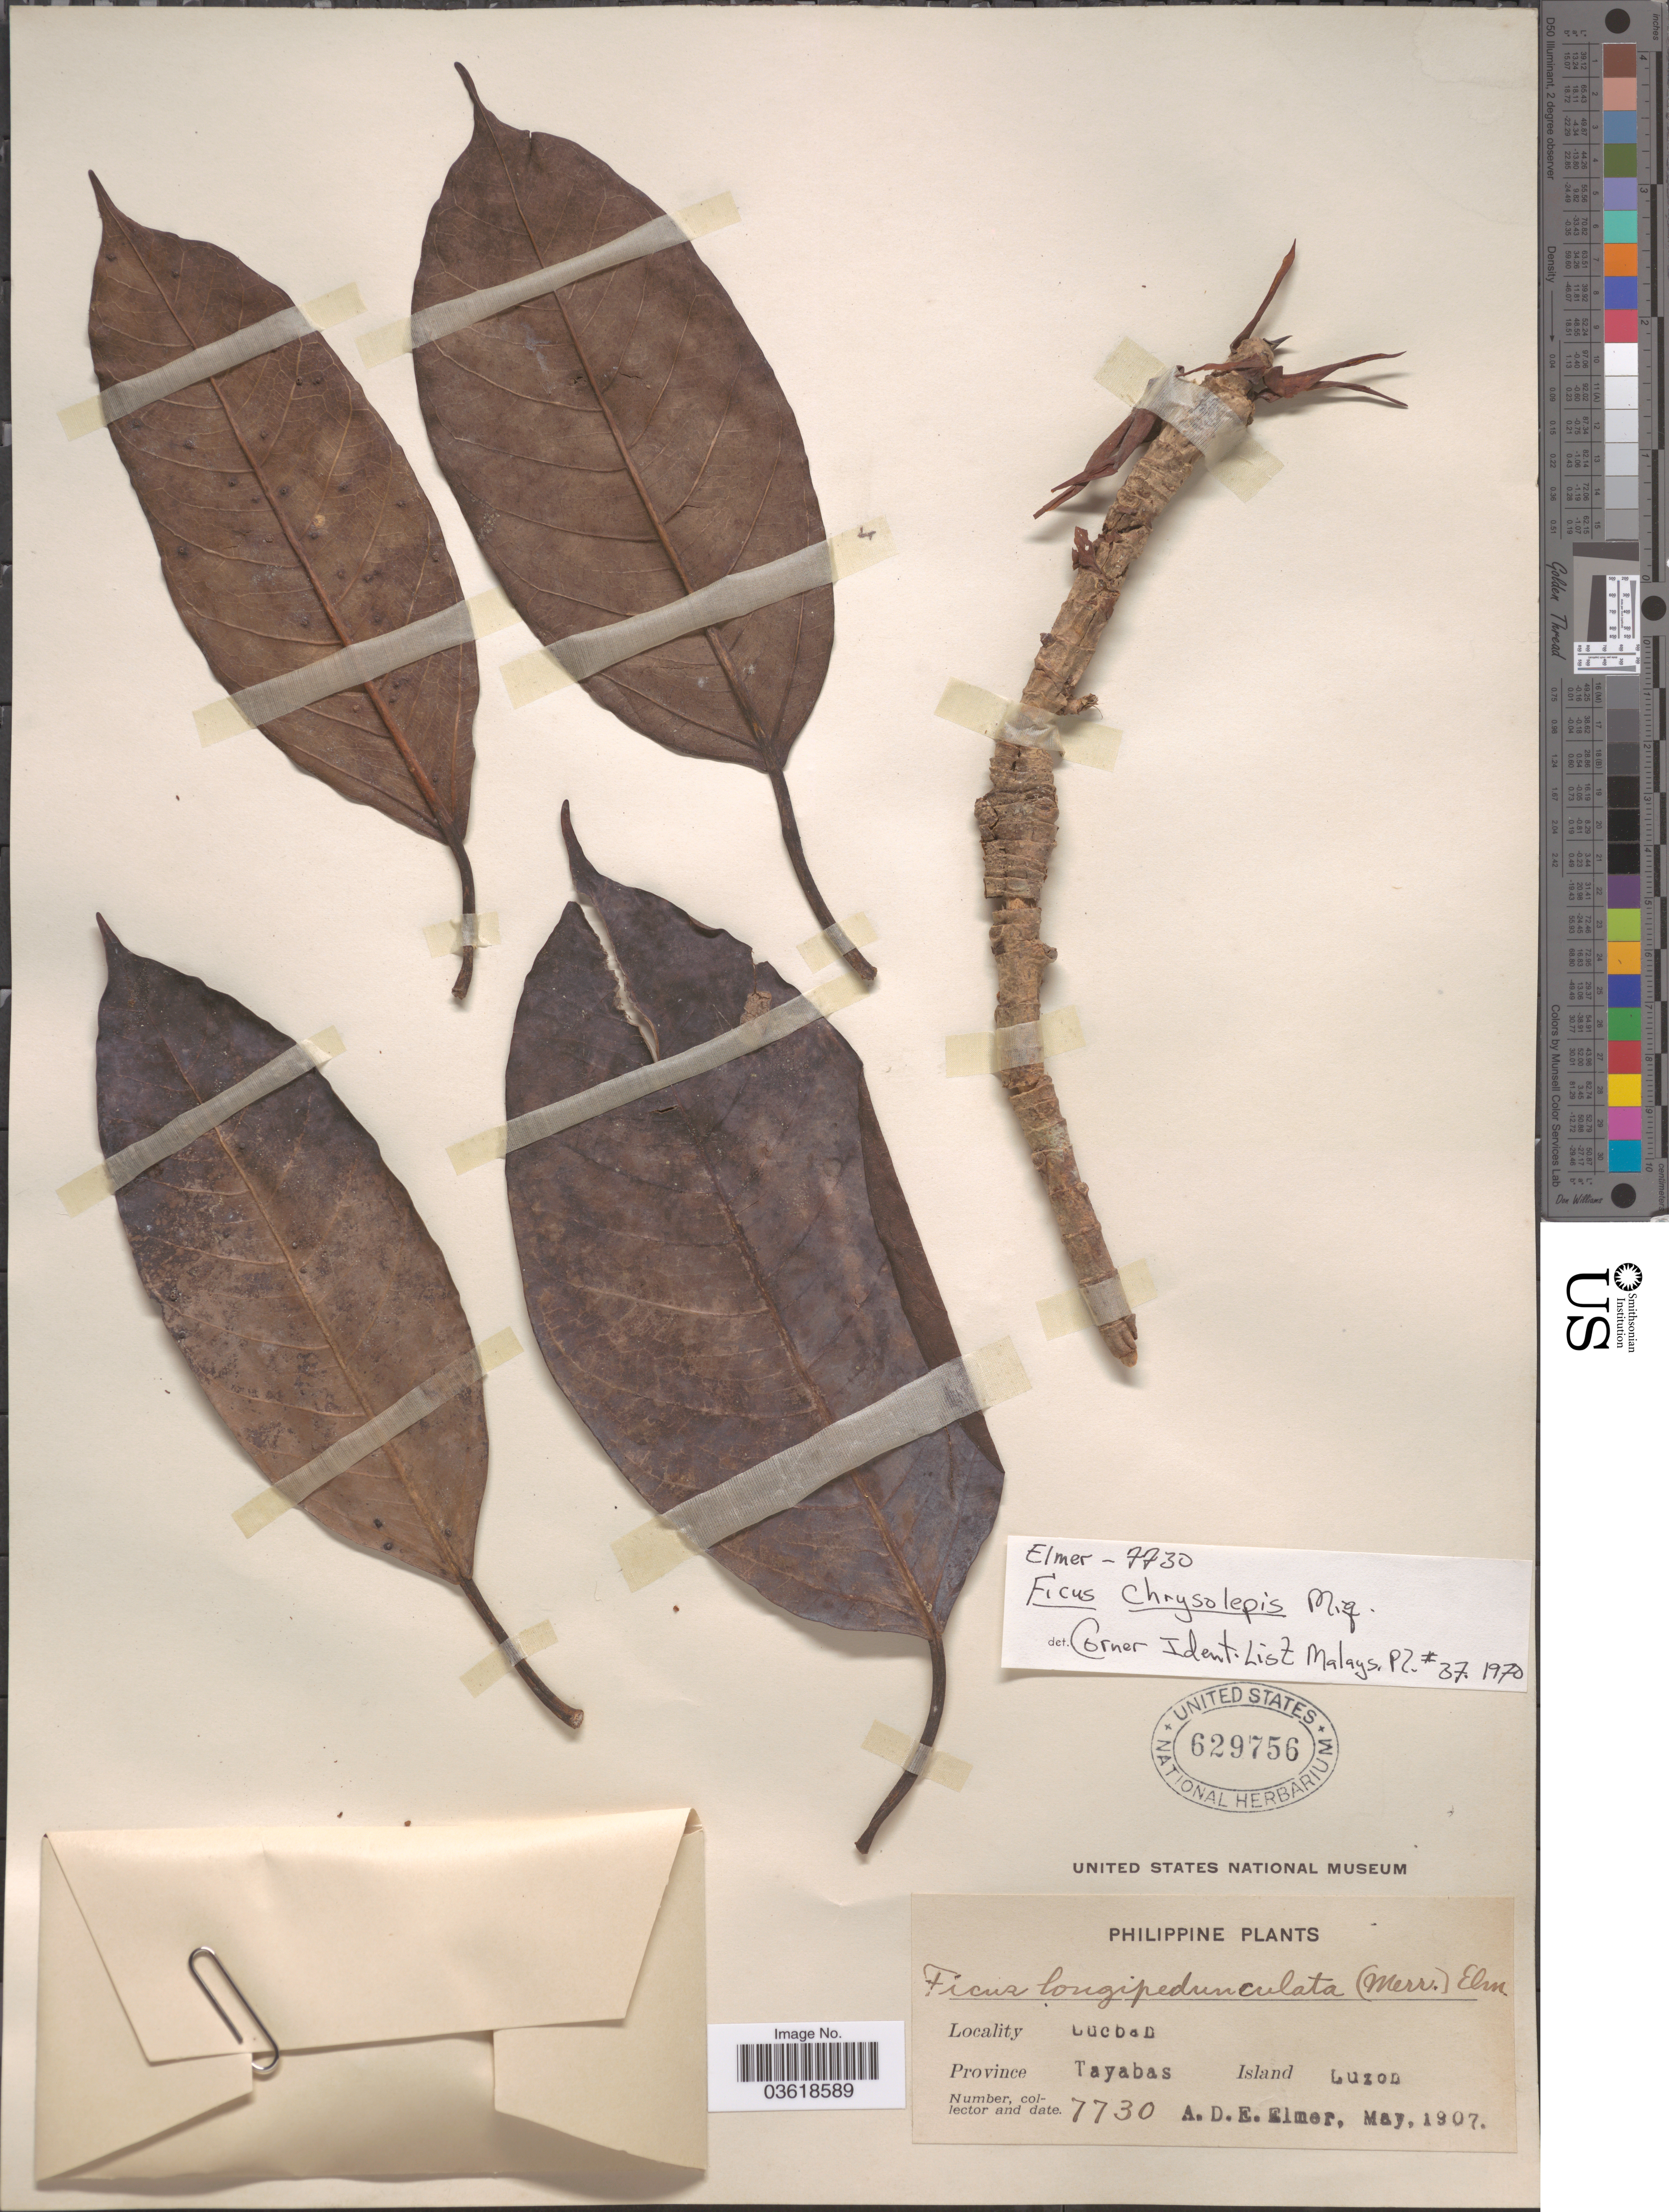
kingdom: Plantae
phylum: Tracheophyta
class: Magnoliopsida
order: Rosales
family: Moraceae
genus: Ficus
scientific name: Ficus chrysolepis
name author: Miq.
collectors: A. D. E. Elmer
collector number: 7730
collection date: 1907-05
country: Philippines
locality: Lucban. Province Tayabas. Island Luzon.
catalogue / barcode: US 629756